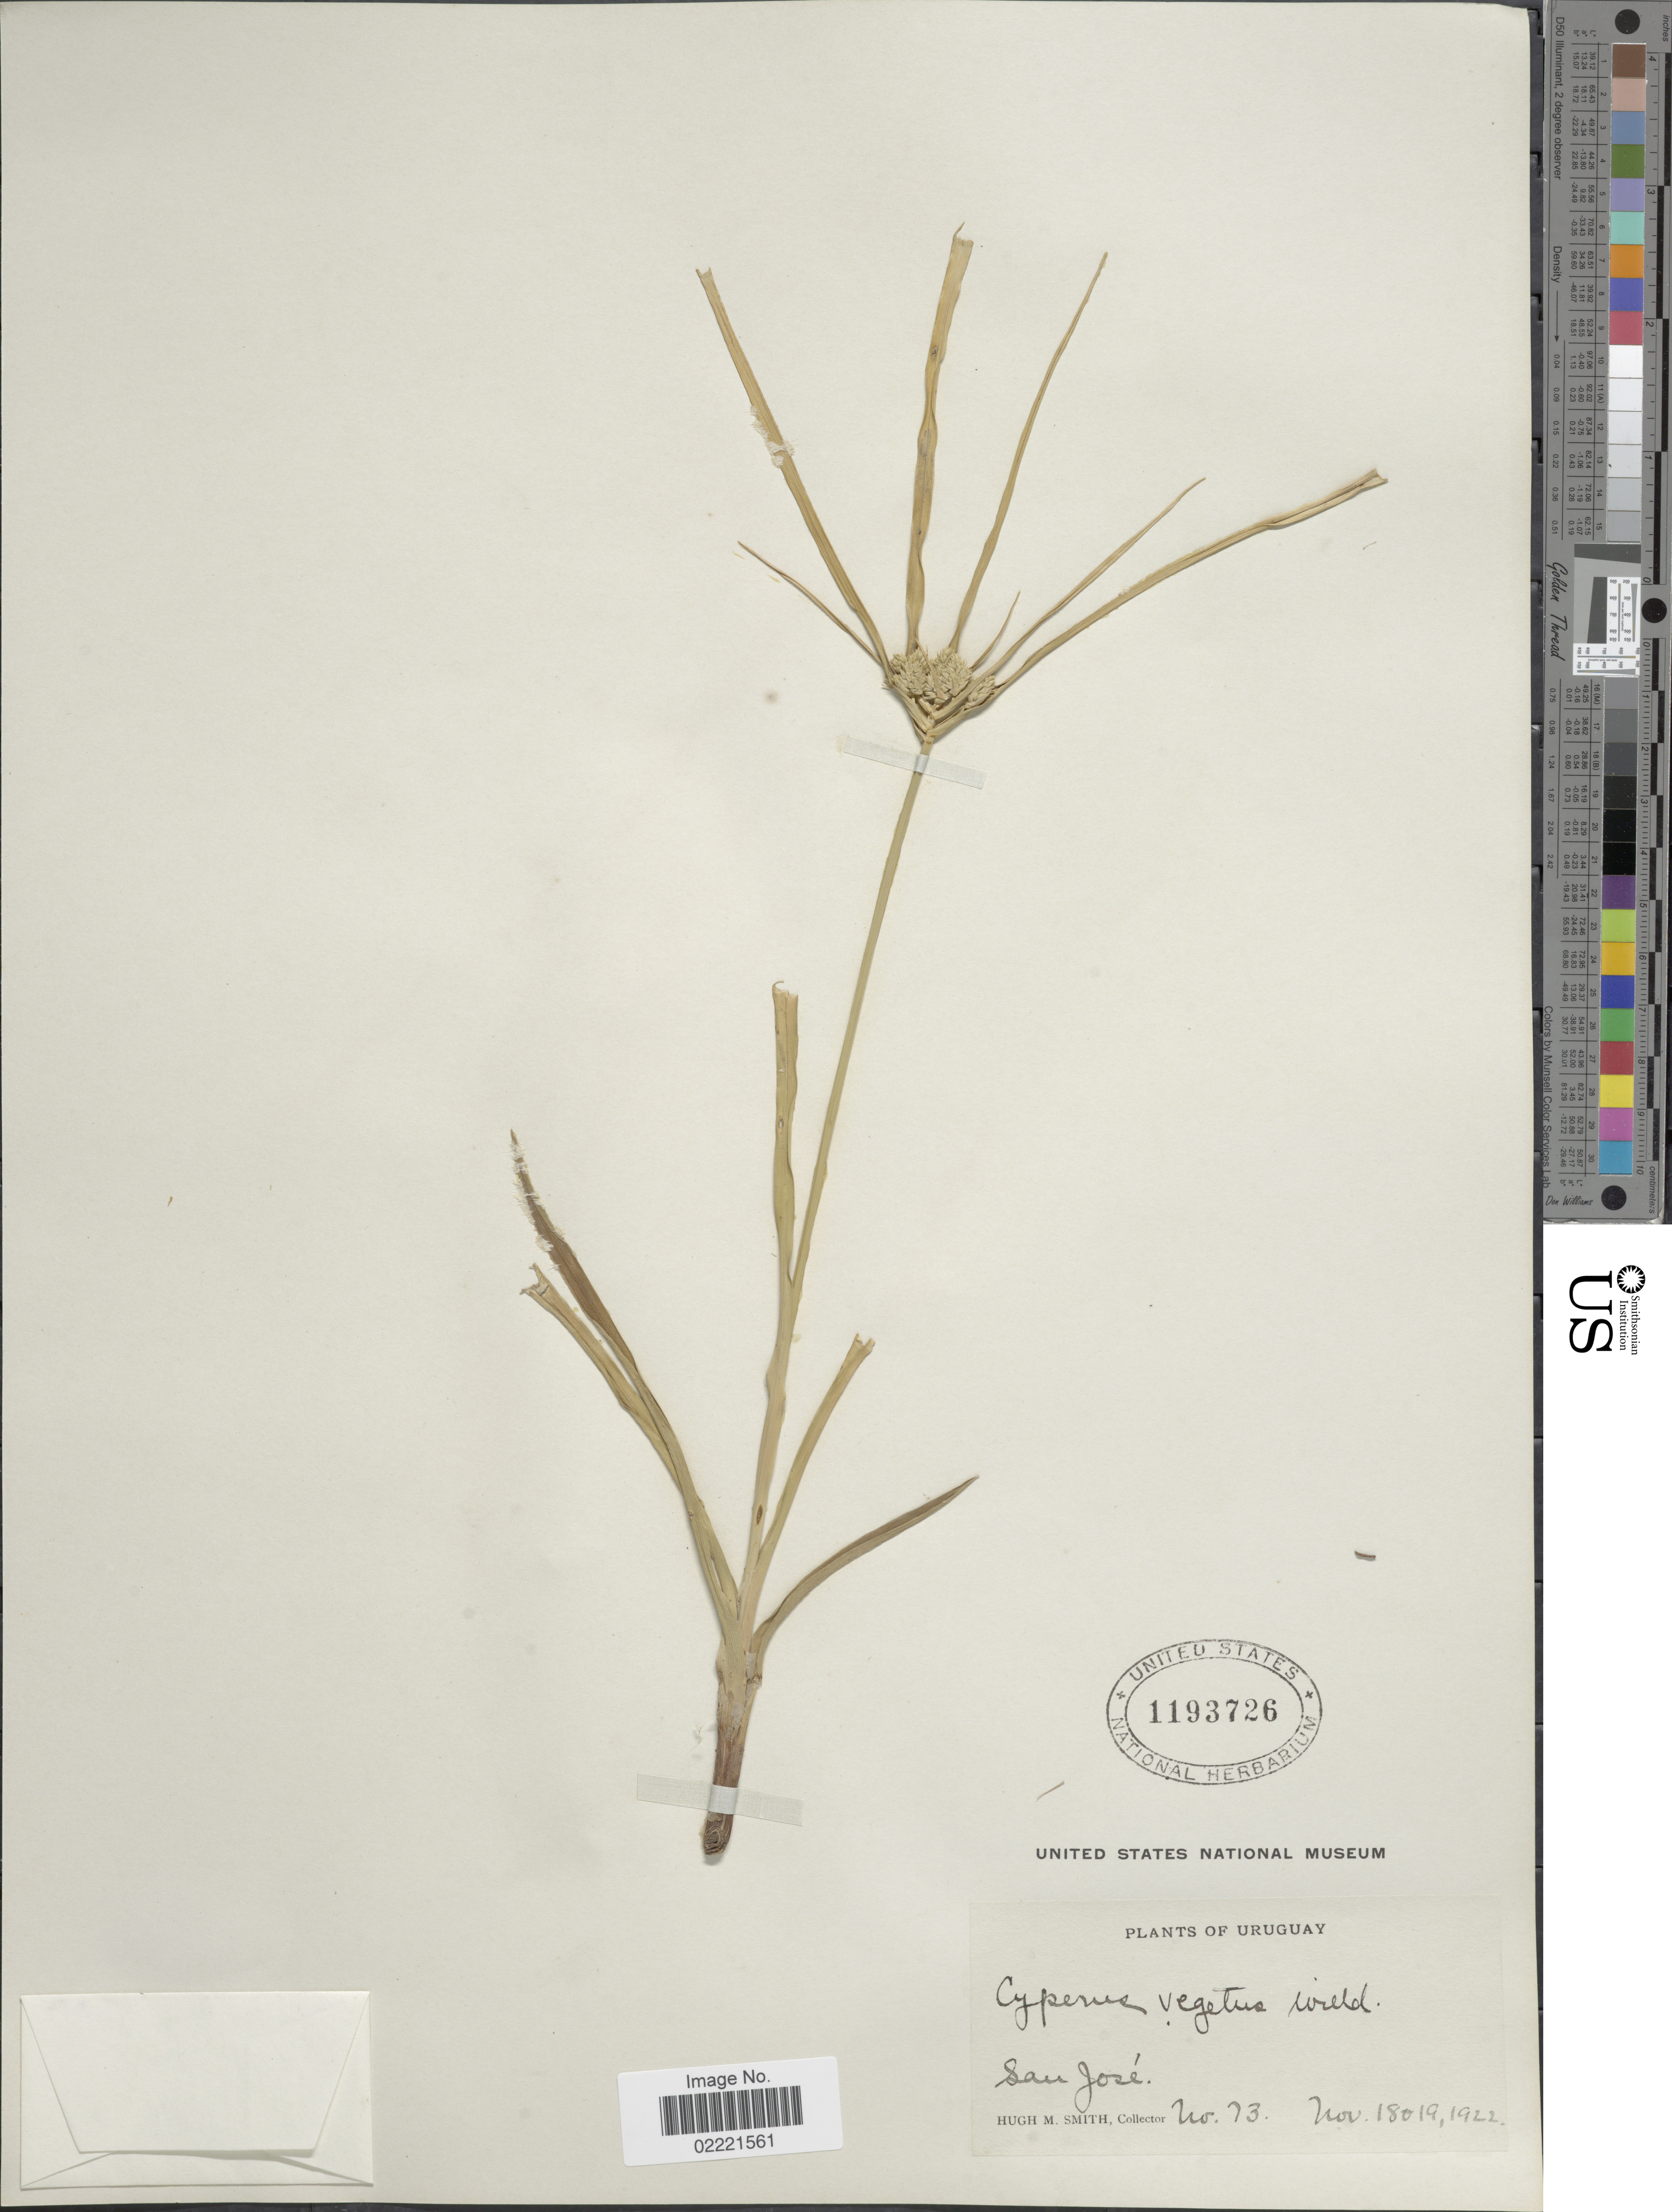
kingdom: Plantae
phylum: Tracheophyta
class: Liliopsida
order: Poales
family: Cyperaceae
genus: Cyperus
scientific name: Cyperus eragrostis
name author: Lam.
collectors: H. M. Smith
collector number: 73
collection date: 1922-11-18/1922-11-19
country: Uruguay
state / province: San Jose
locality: San Jose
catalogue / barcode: US 1193726